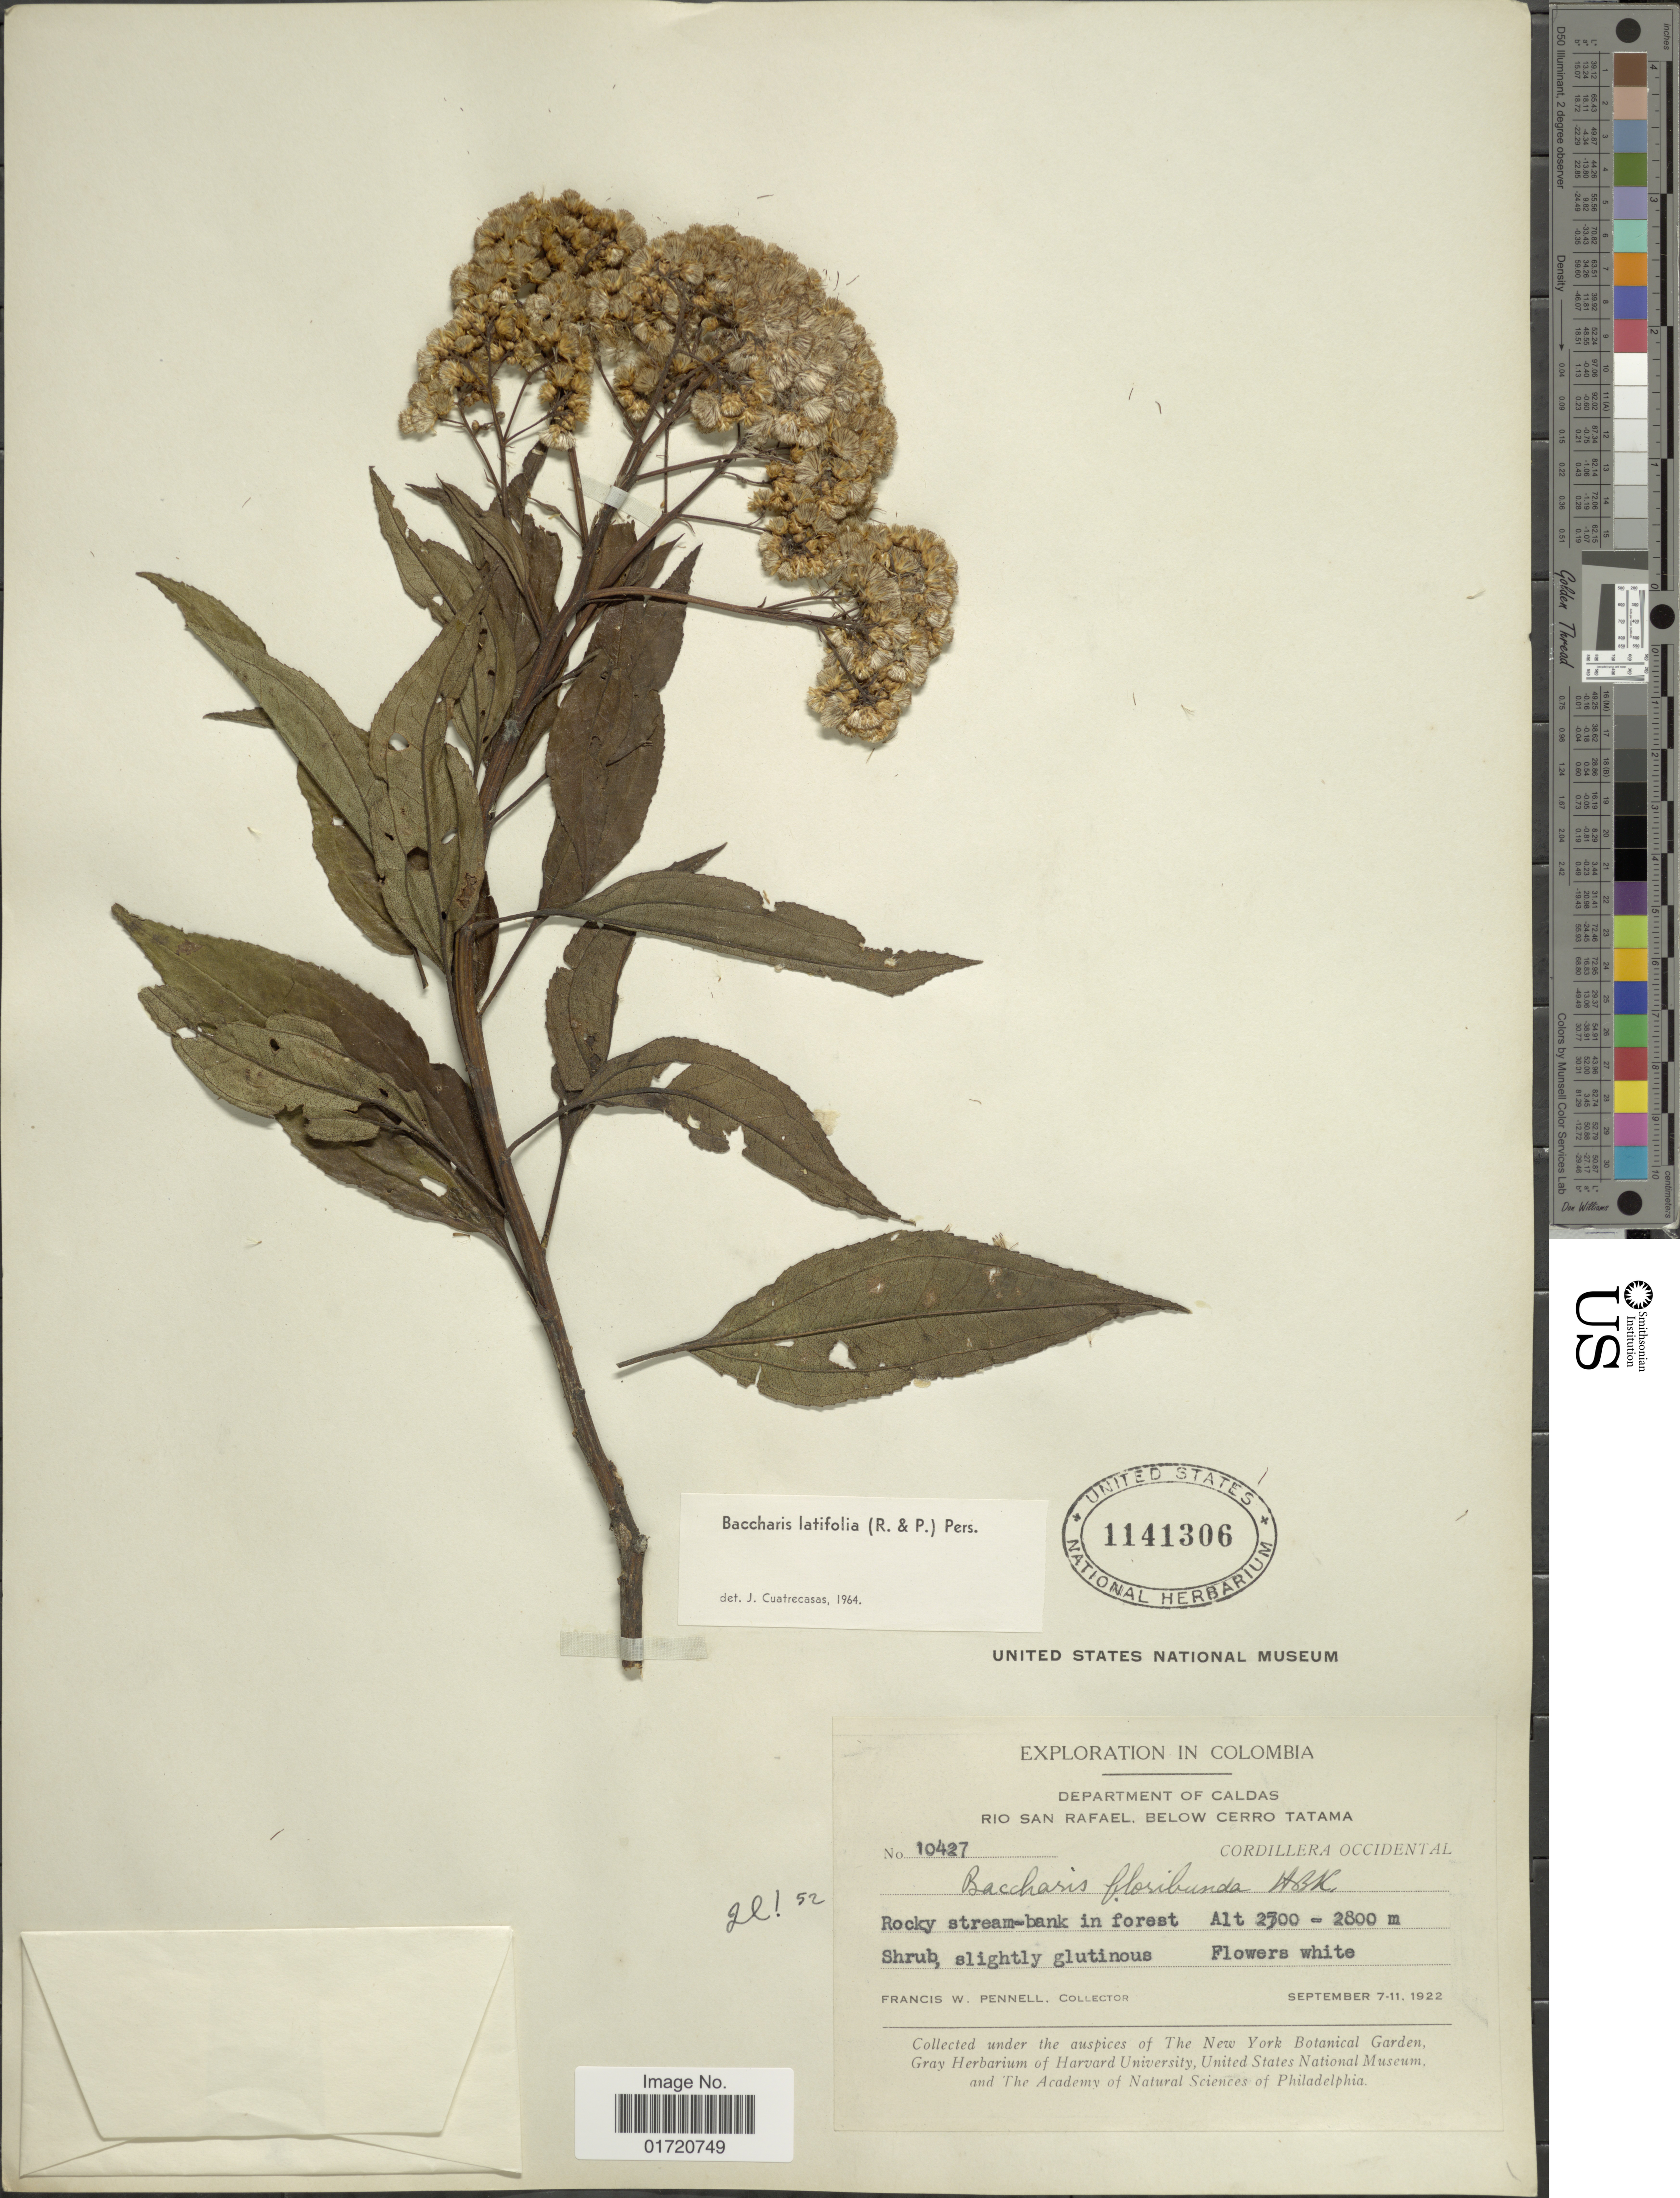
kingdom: Plantae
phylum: Tracheophyta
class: Magnoliopsida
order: Asterales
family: Asteraceae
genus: Baccharis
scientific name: Baccharis latifolia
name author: (Ruiz & Pav.) Pers.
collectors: F. W. Pennell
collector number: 10427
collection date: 1922-09-07/1922-09-11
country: Colombia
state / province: Caldas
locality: Rio San Rafael, below Cerro Tatama, Cordillera Occidental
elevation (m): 2500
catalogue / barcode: US 1141306